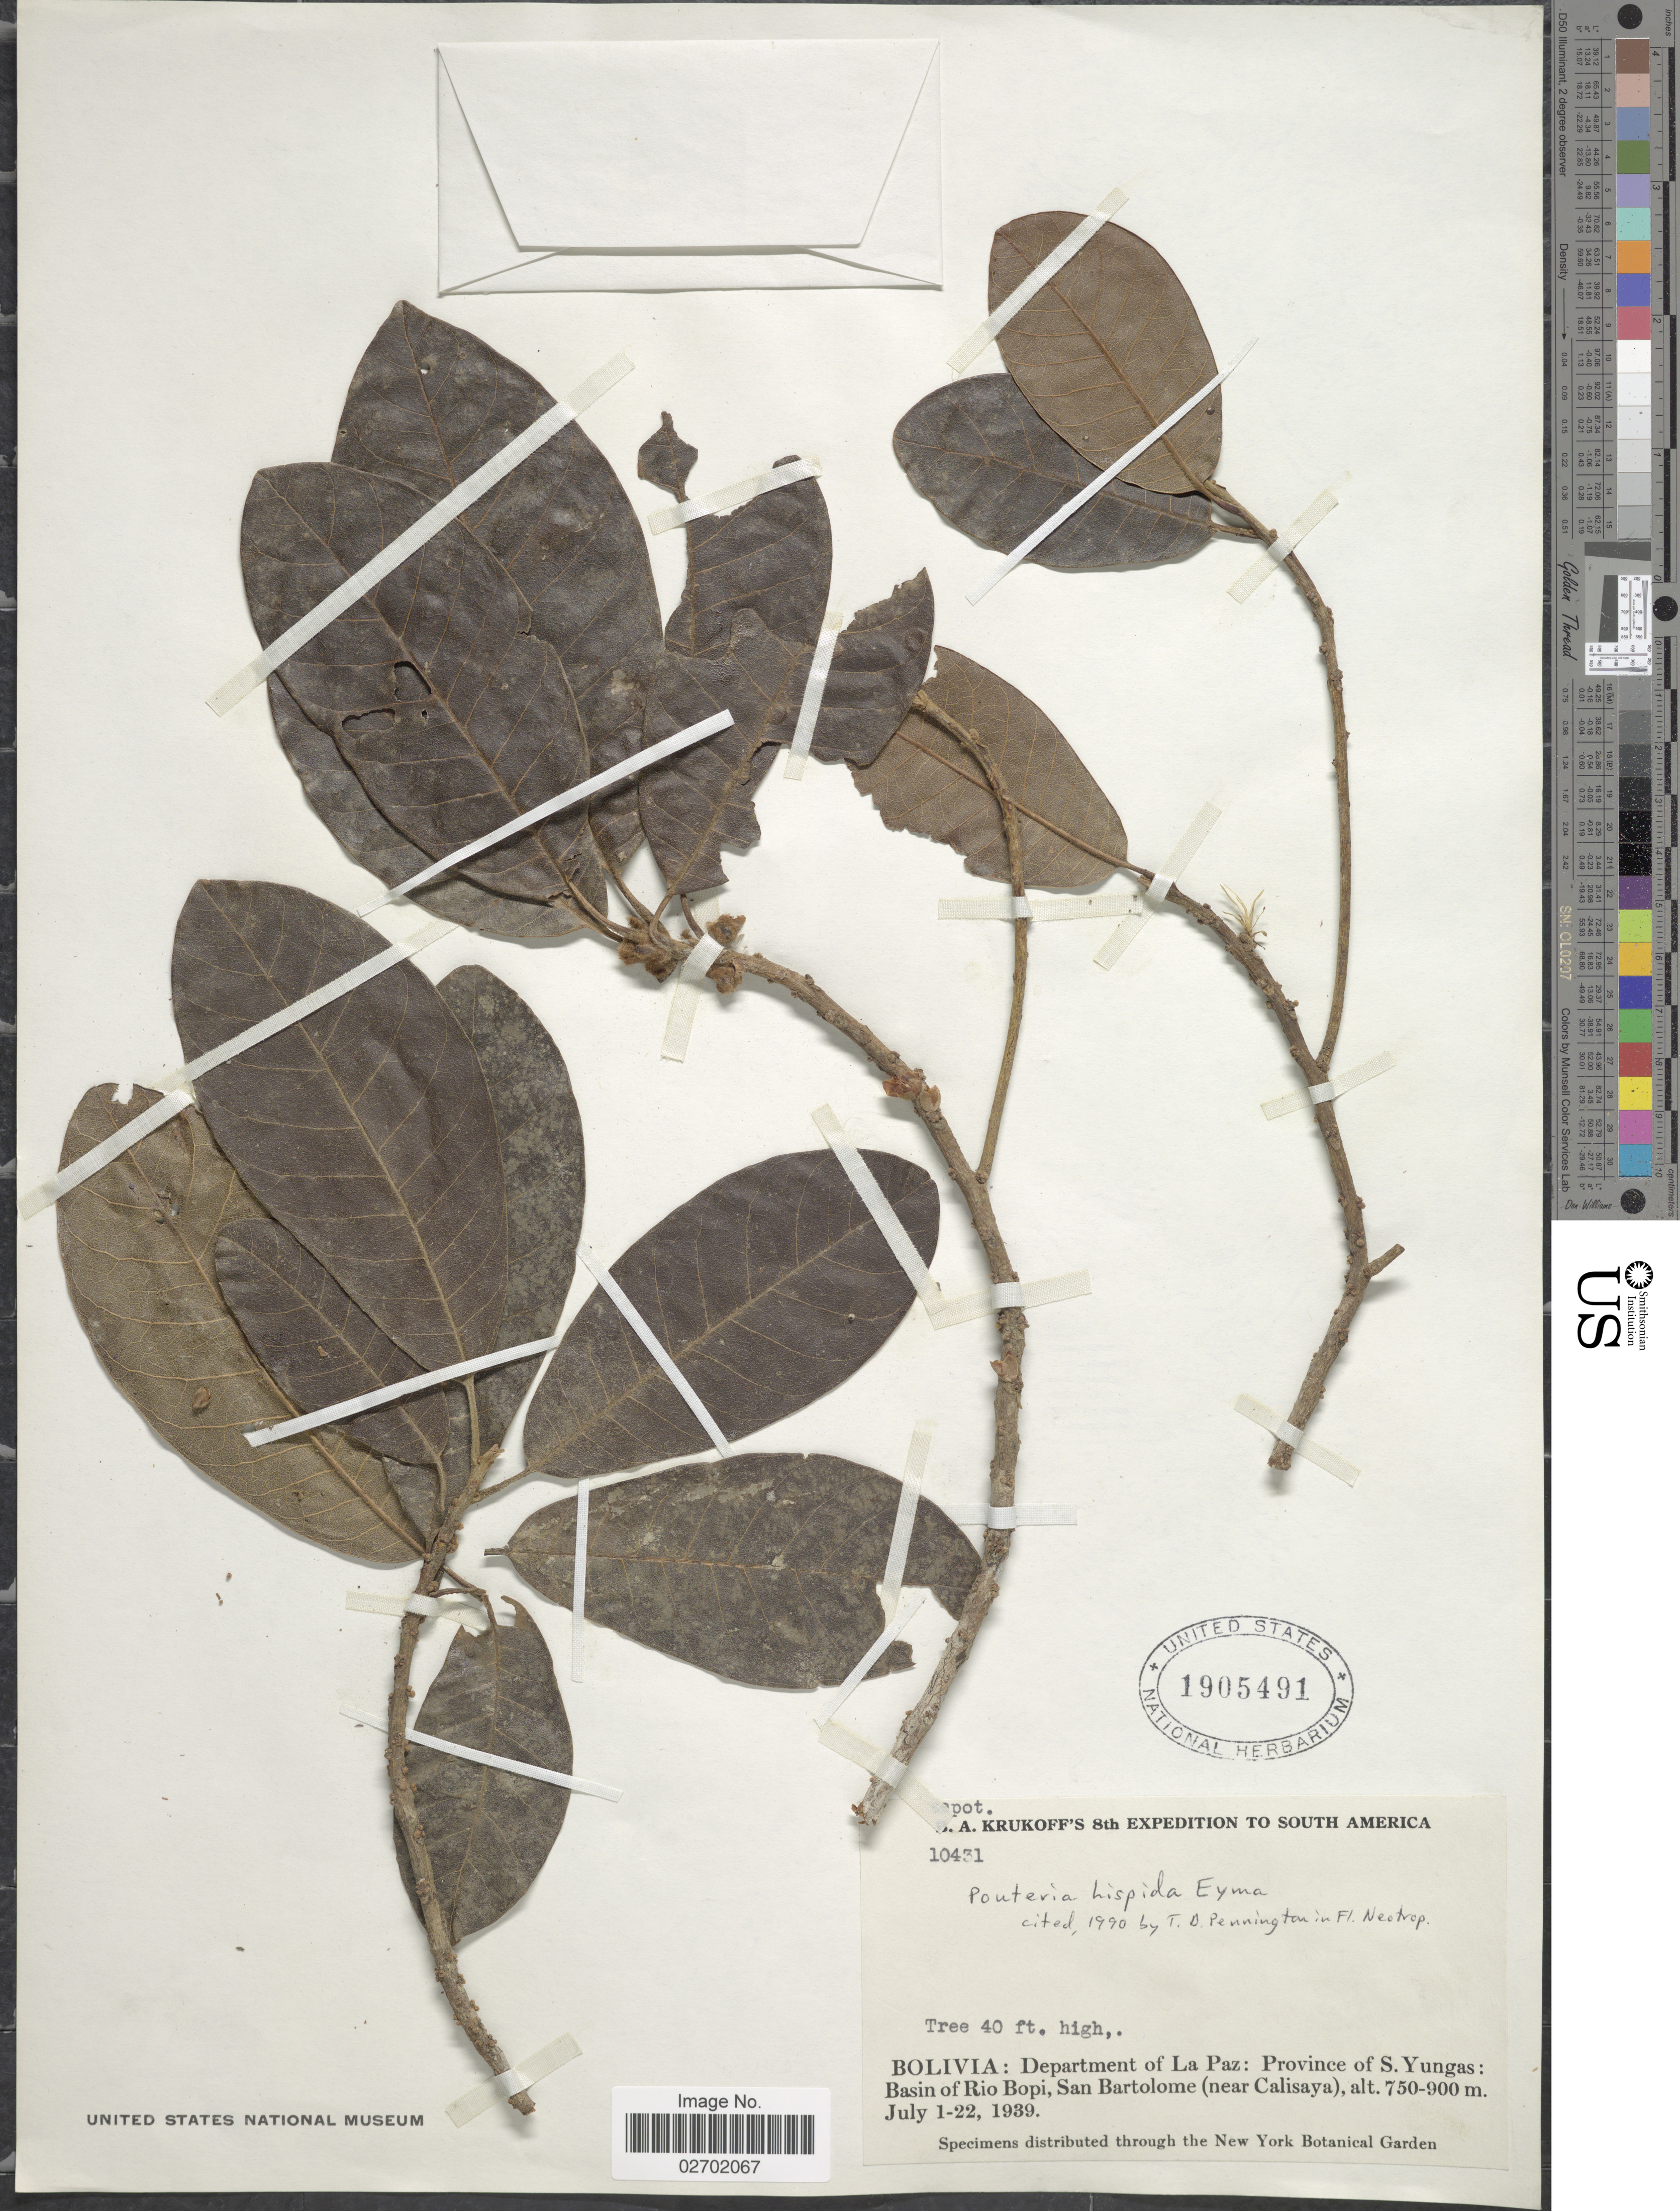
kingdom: Plantae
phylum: Tracheophyta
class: Magnoliopsida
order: Ericales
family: Sapotaceae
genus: Pouteria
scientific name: Pouteria hispida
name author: Eyma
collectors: B. A. Krukoff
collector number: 10431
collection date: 1939-07-01/1939-07-22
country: Bolivia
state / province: La Paz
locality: Department of La Paz: Province of S. Yungas: Basin of Rio Bopi, San Bartolome (near Calisaya)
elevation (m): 750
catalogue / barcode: US 1905491